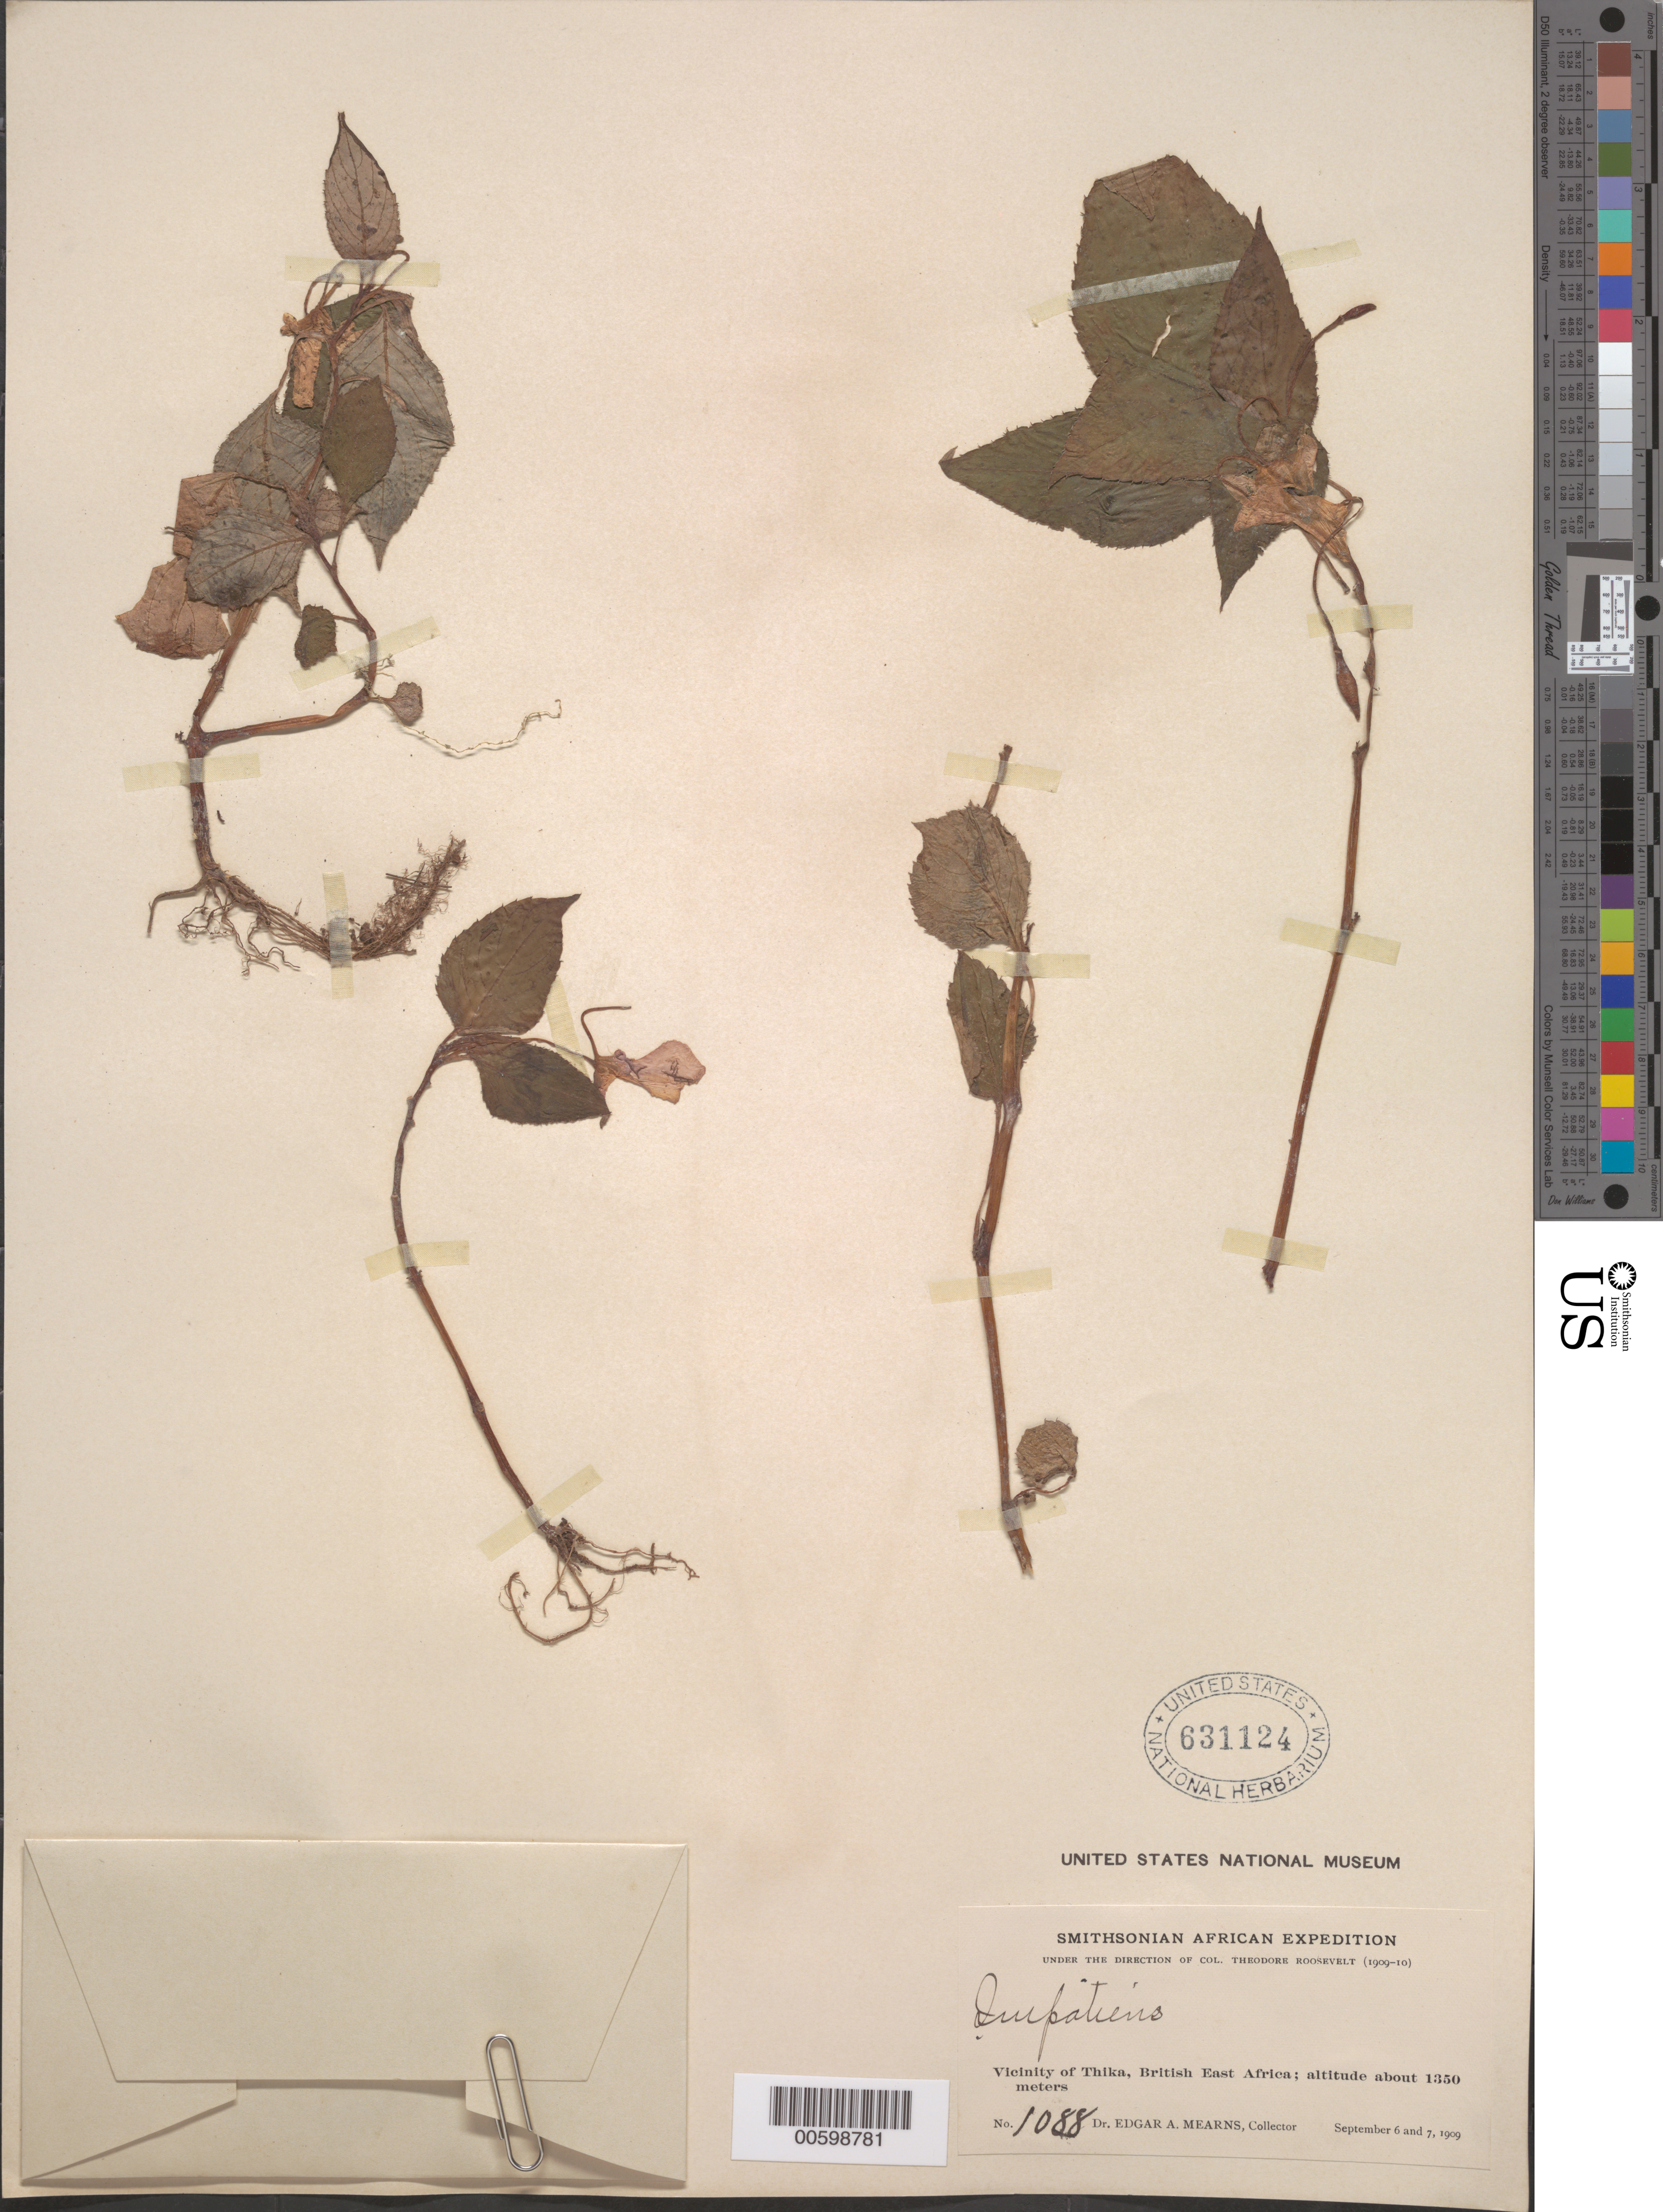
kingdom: Plantae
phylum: Tracheophyta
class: Magnoliopsida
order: Ericales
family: Balsaminaceae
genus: Impatiens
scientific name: Impatiens sp.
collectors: E. A. Mearns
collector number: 1088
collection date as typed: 06 Sep 1909 to 07 Sep 1909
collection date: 1909-09-06/1909-09-07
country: Kenya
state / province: Kiambu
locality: Vicinity of Thika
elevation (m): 1350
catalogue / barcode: US 631124